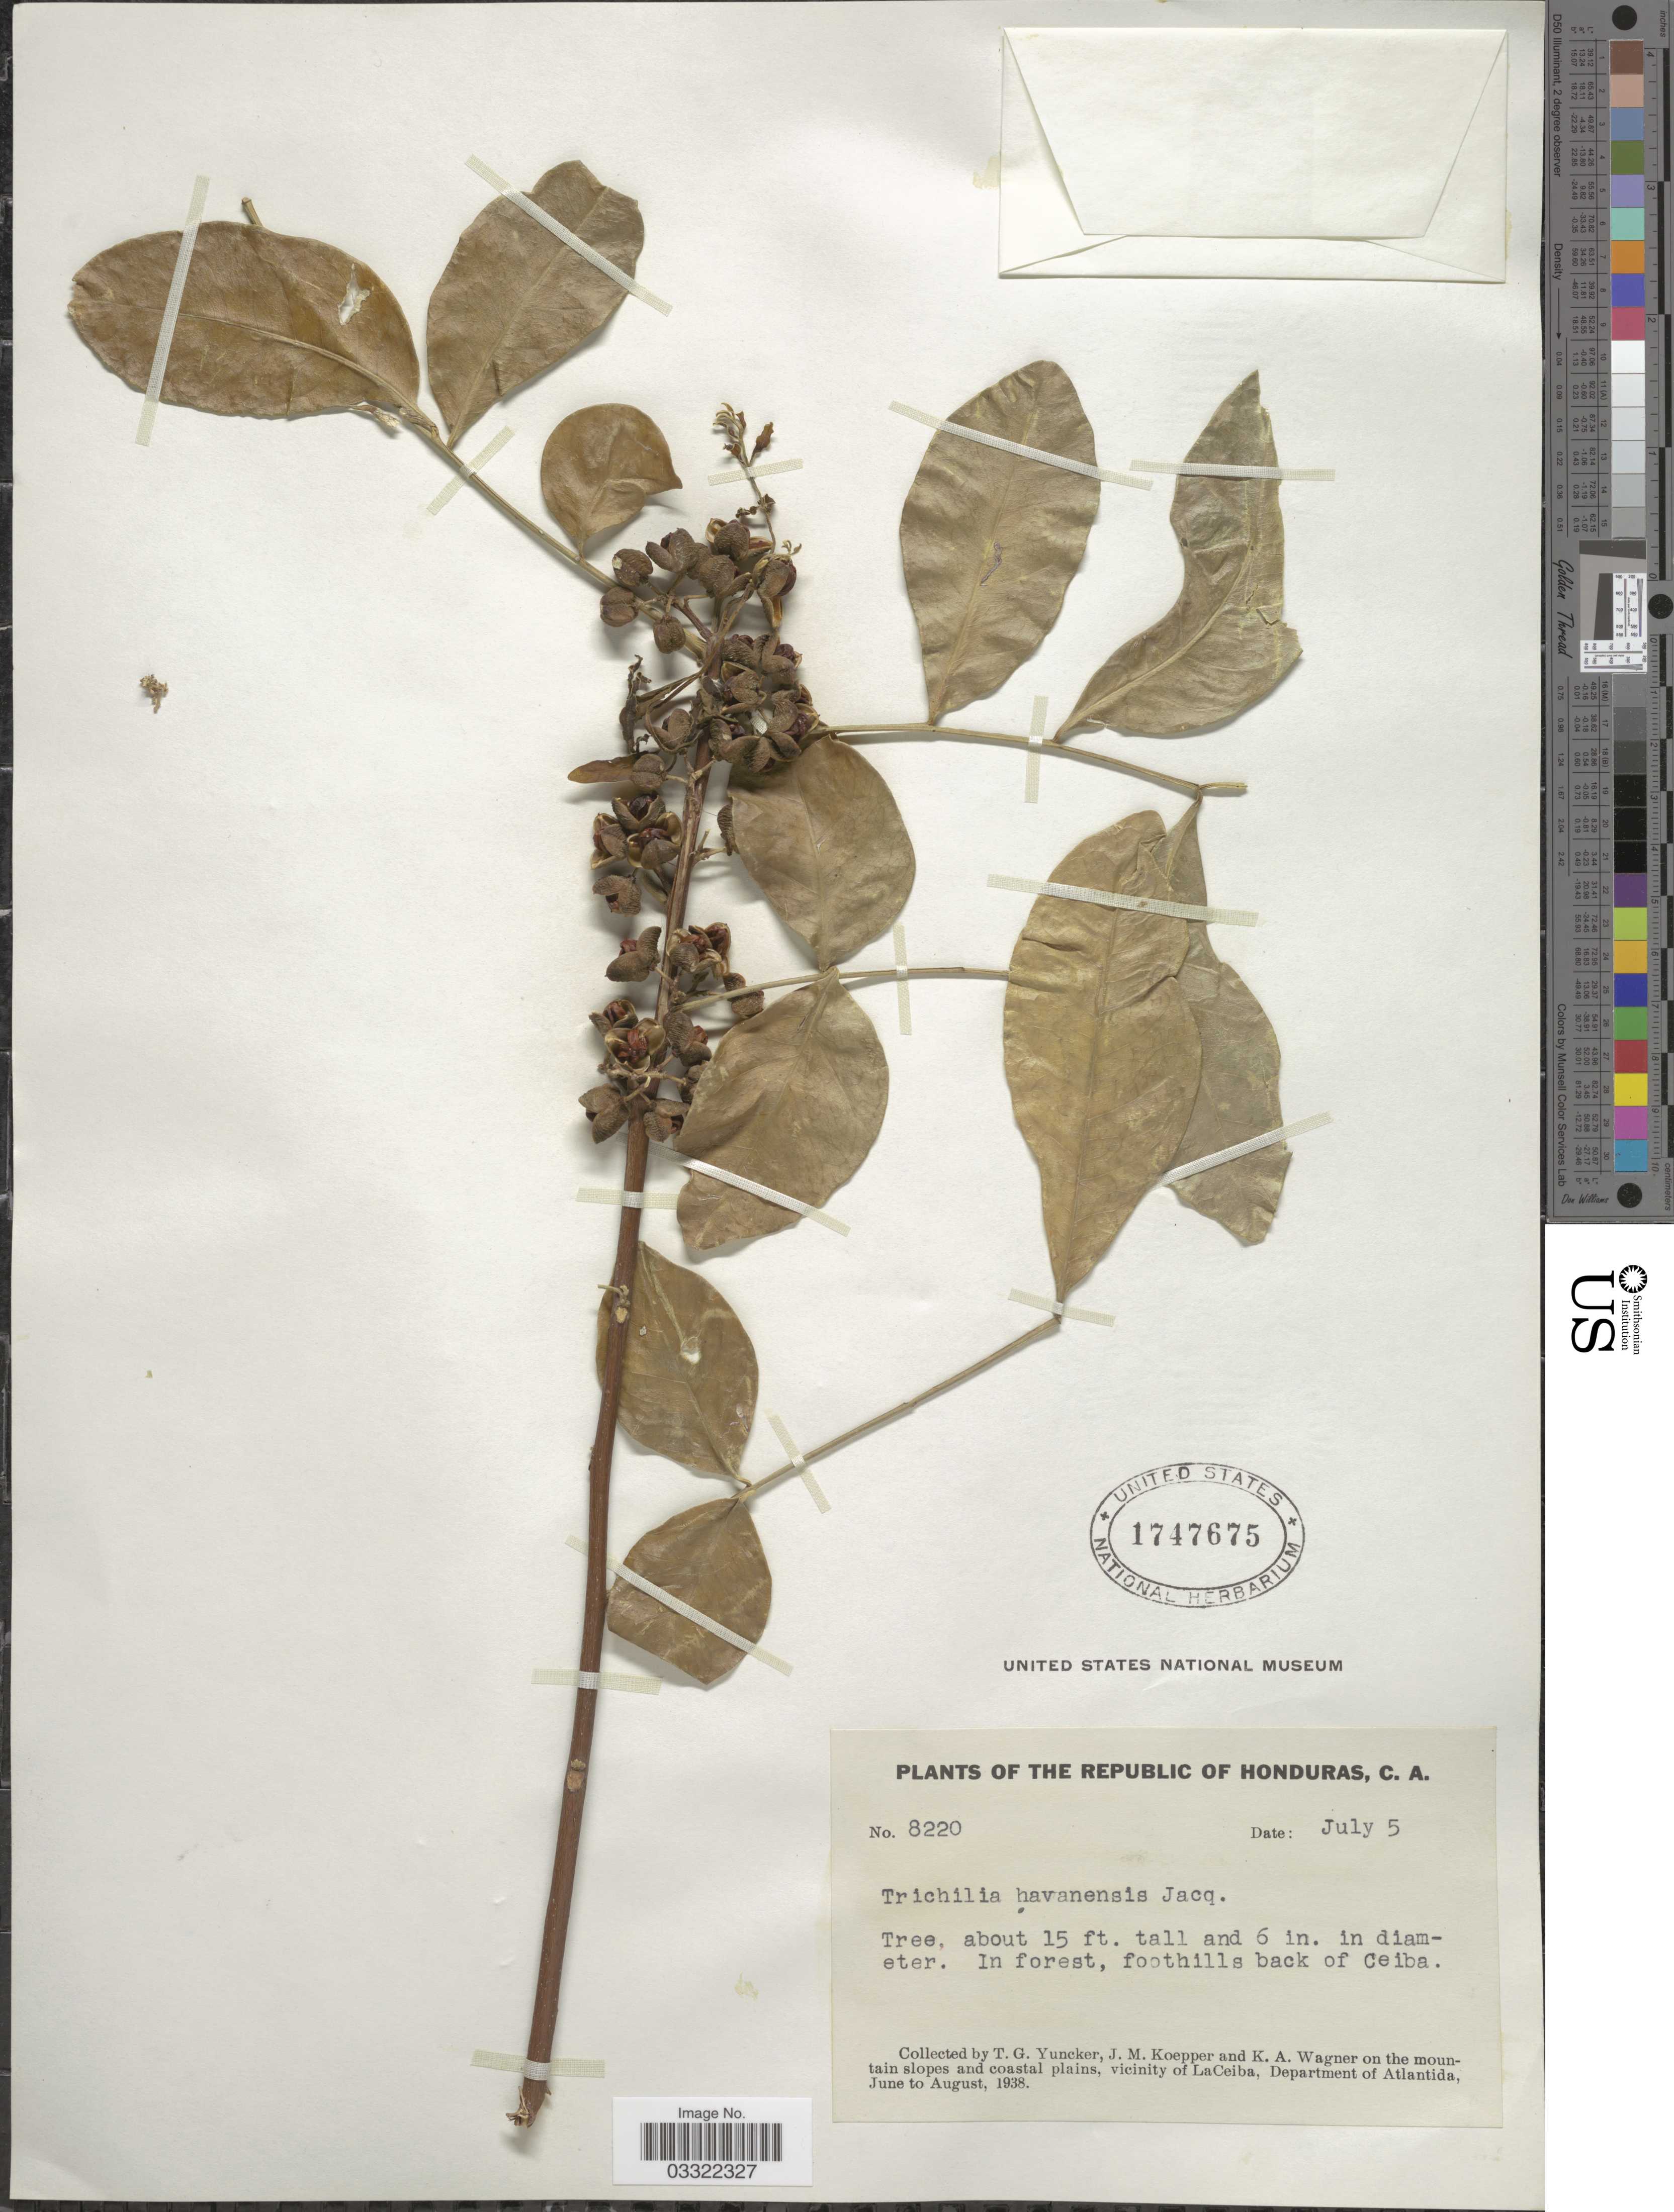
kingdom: Plantae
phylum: Tracheophyta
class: Magnoliopsida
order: Sapindales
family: Meliaceae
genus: Trichilia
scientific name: Trichilia havanensis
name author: Jacq.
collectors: T. G. Yuncker, J. M. Koepper & K. A. Wagner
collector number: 8220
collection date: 1938-07-05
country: Honduras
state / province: Atlántida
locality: The Republic of Honduras. In forest, foothills back of Ceiba. On the mountain slopes and coastal plains, vicinity of LaCeiba, Department of Atlantida.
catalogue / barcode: US 1747675